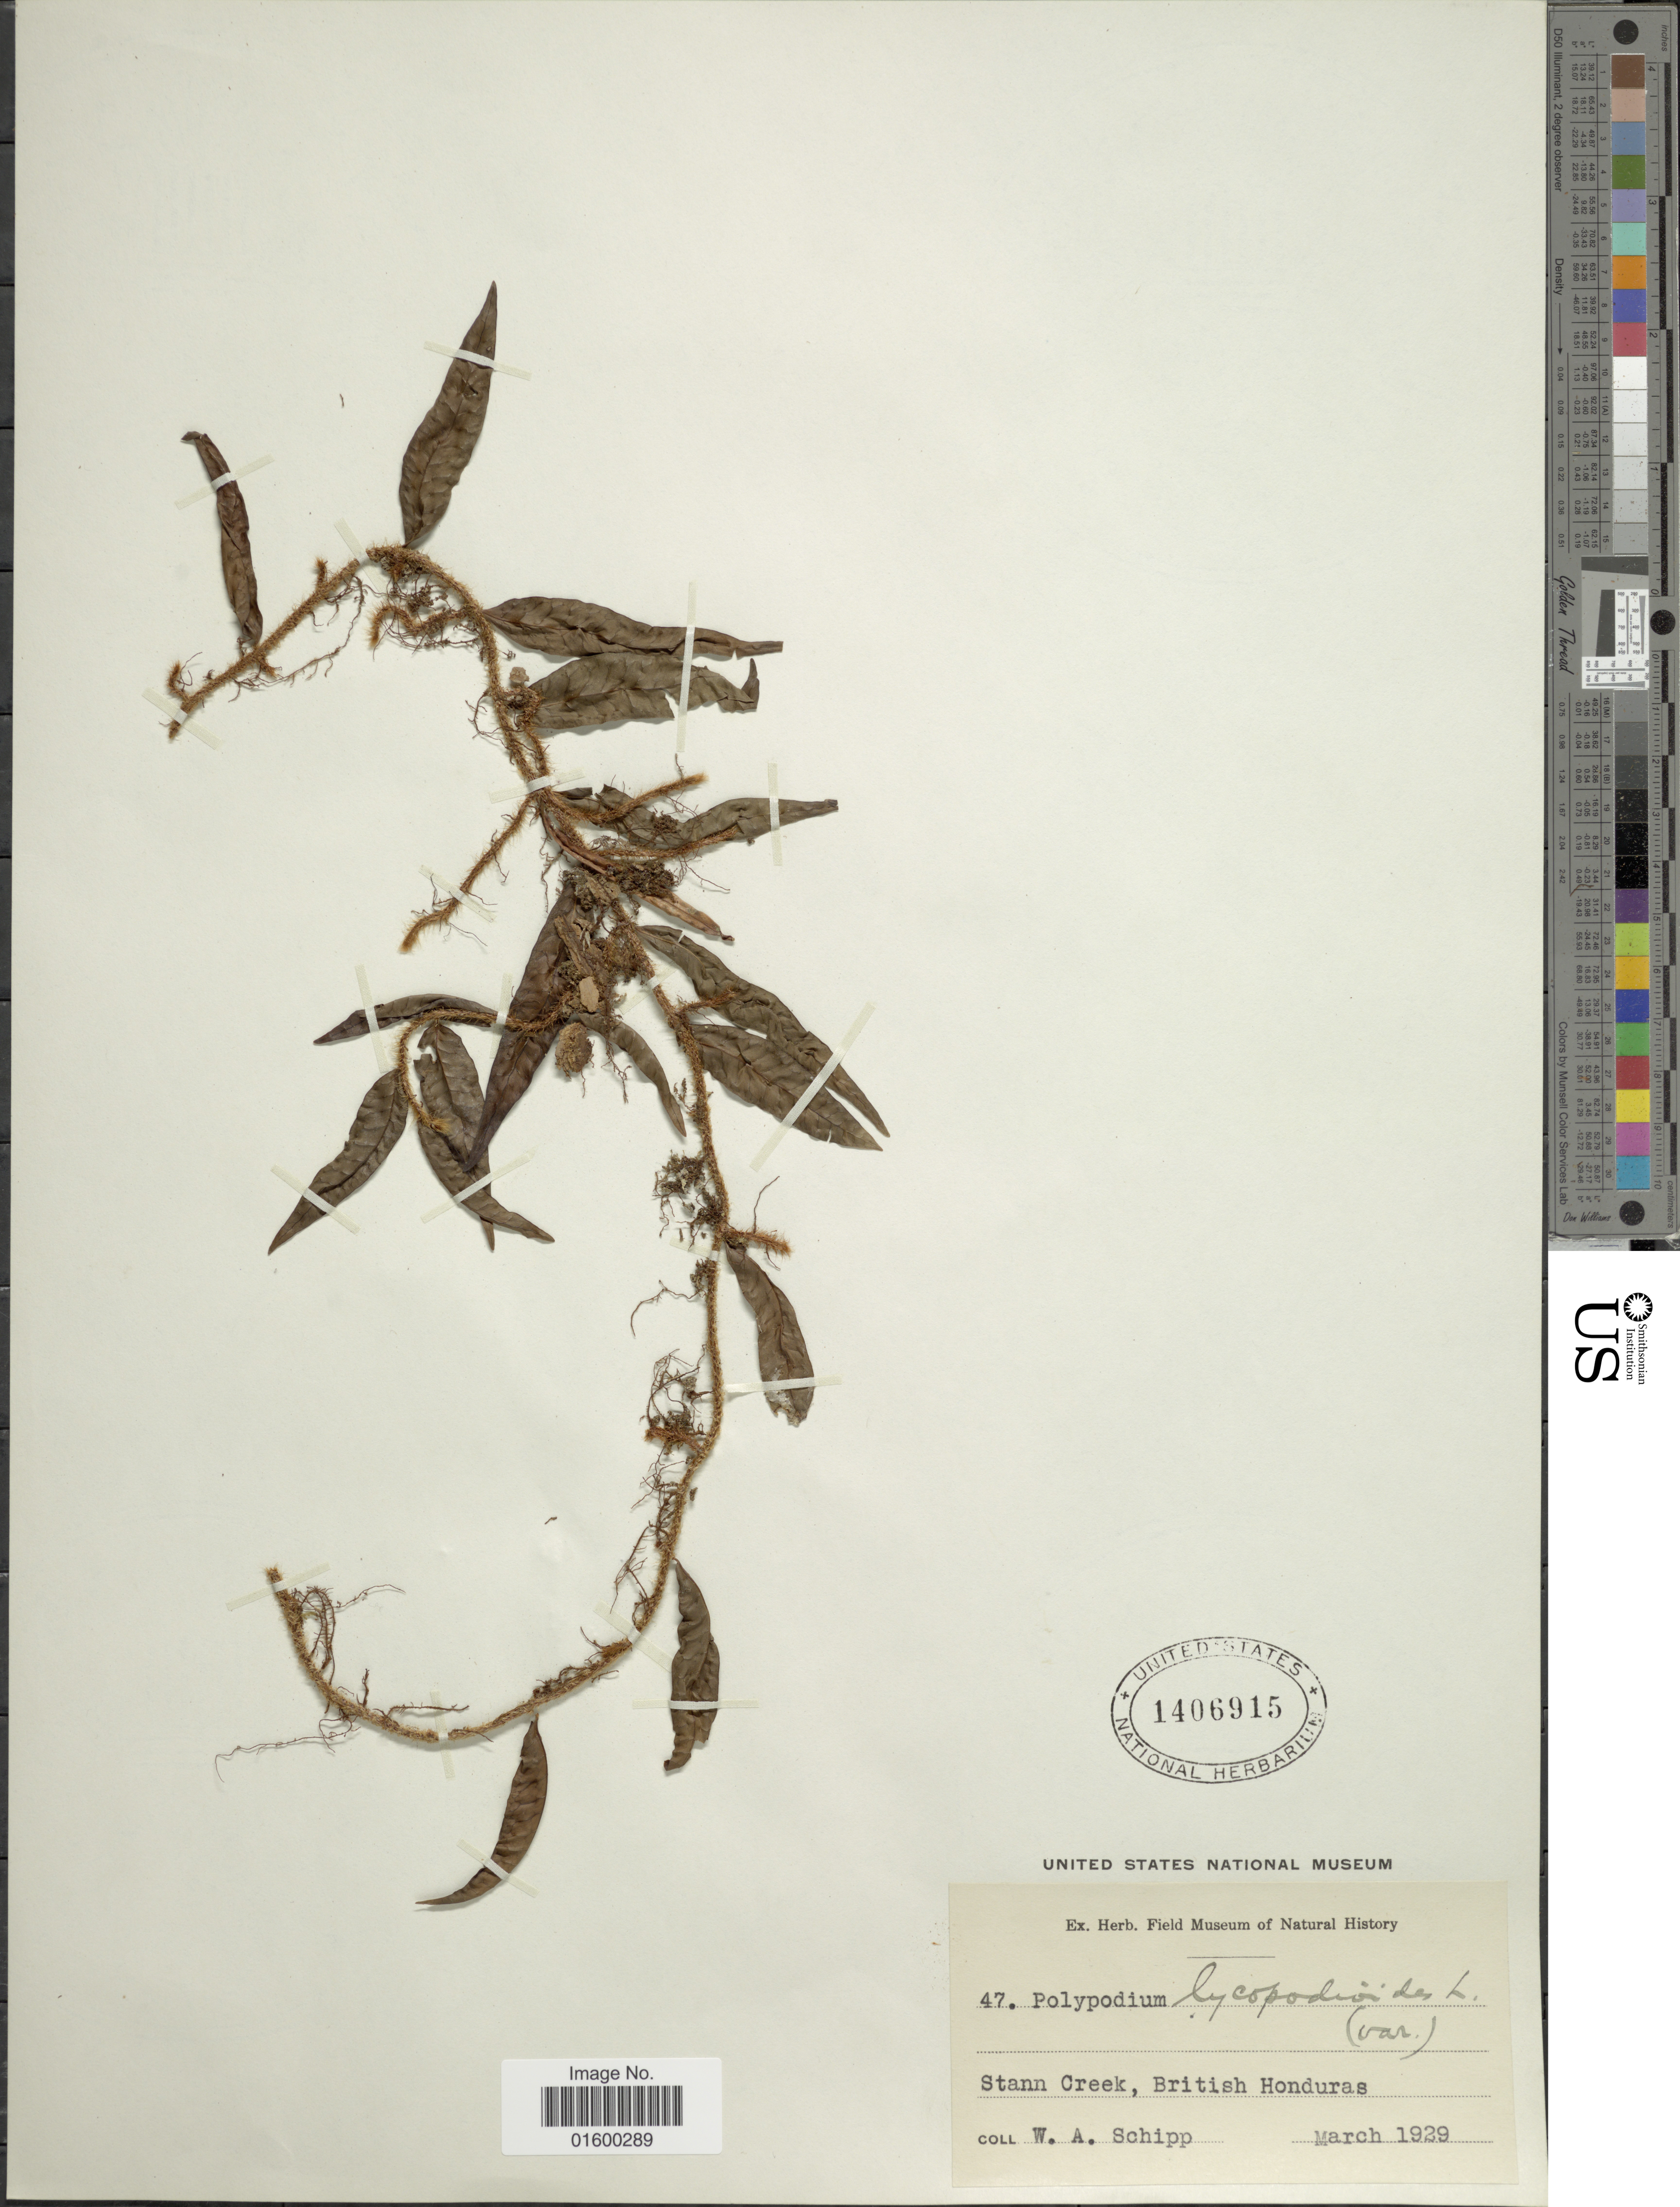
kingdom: Plantae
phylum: Tracheophyta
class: Polypodiopsida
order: Polypodiales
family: Polypodiaceae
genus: Microgramma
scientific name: Microgramma lycopodioides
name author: (L.) Copel.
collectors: W. Schipp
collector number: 47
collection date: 1929-03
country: Belize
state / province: Stann Creek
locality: Stann Creek, British Honduras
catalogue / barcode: US 1406915